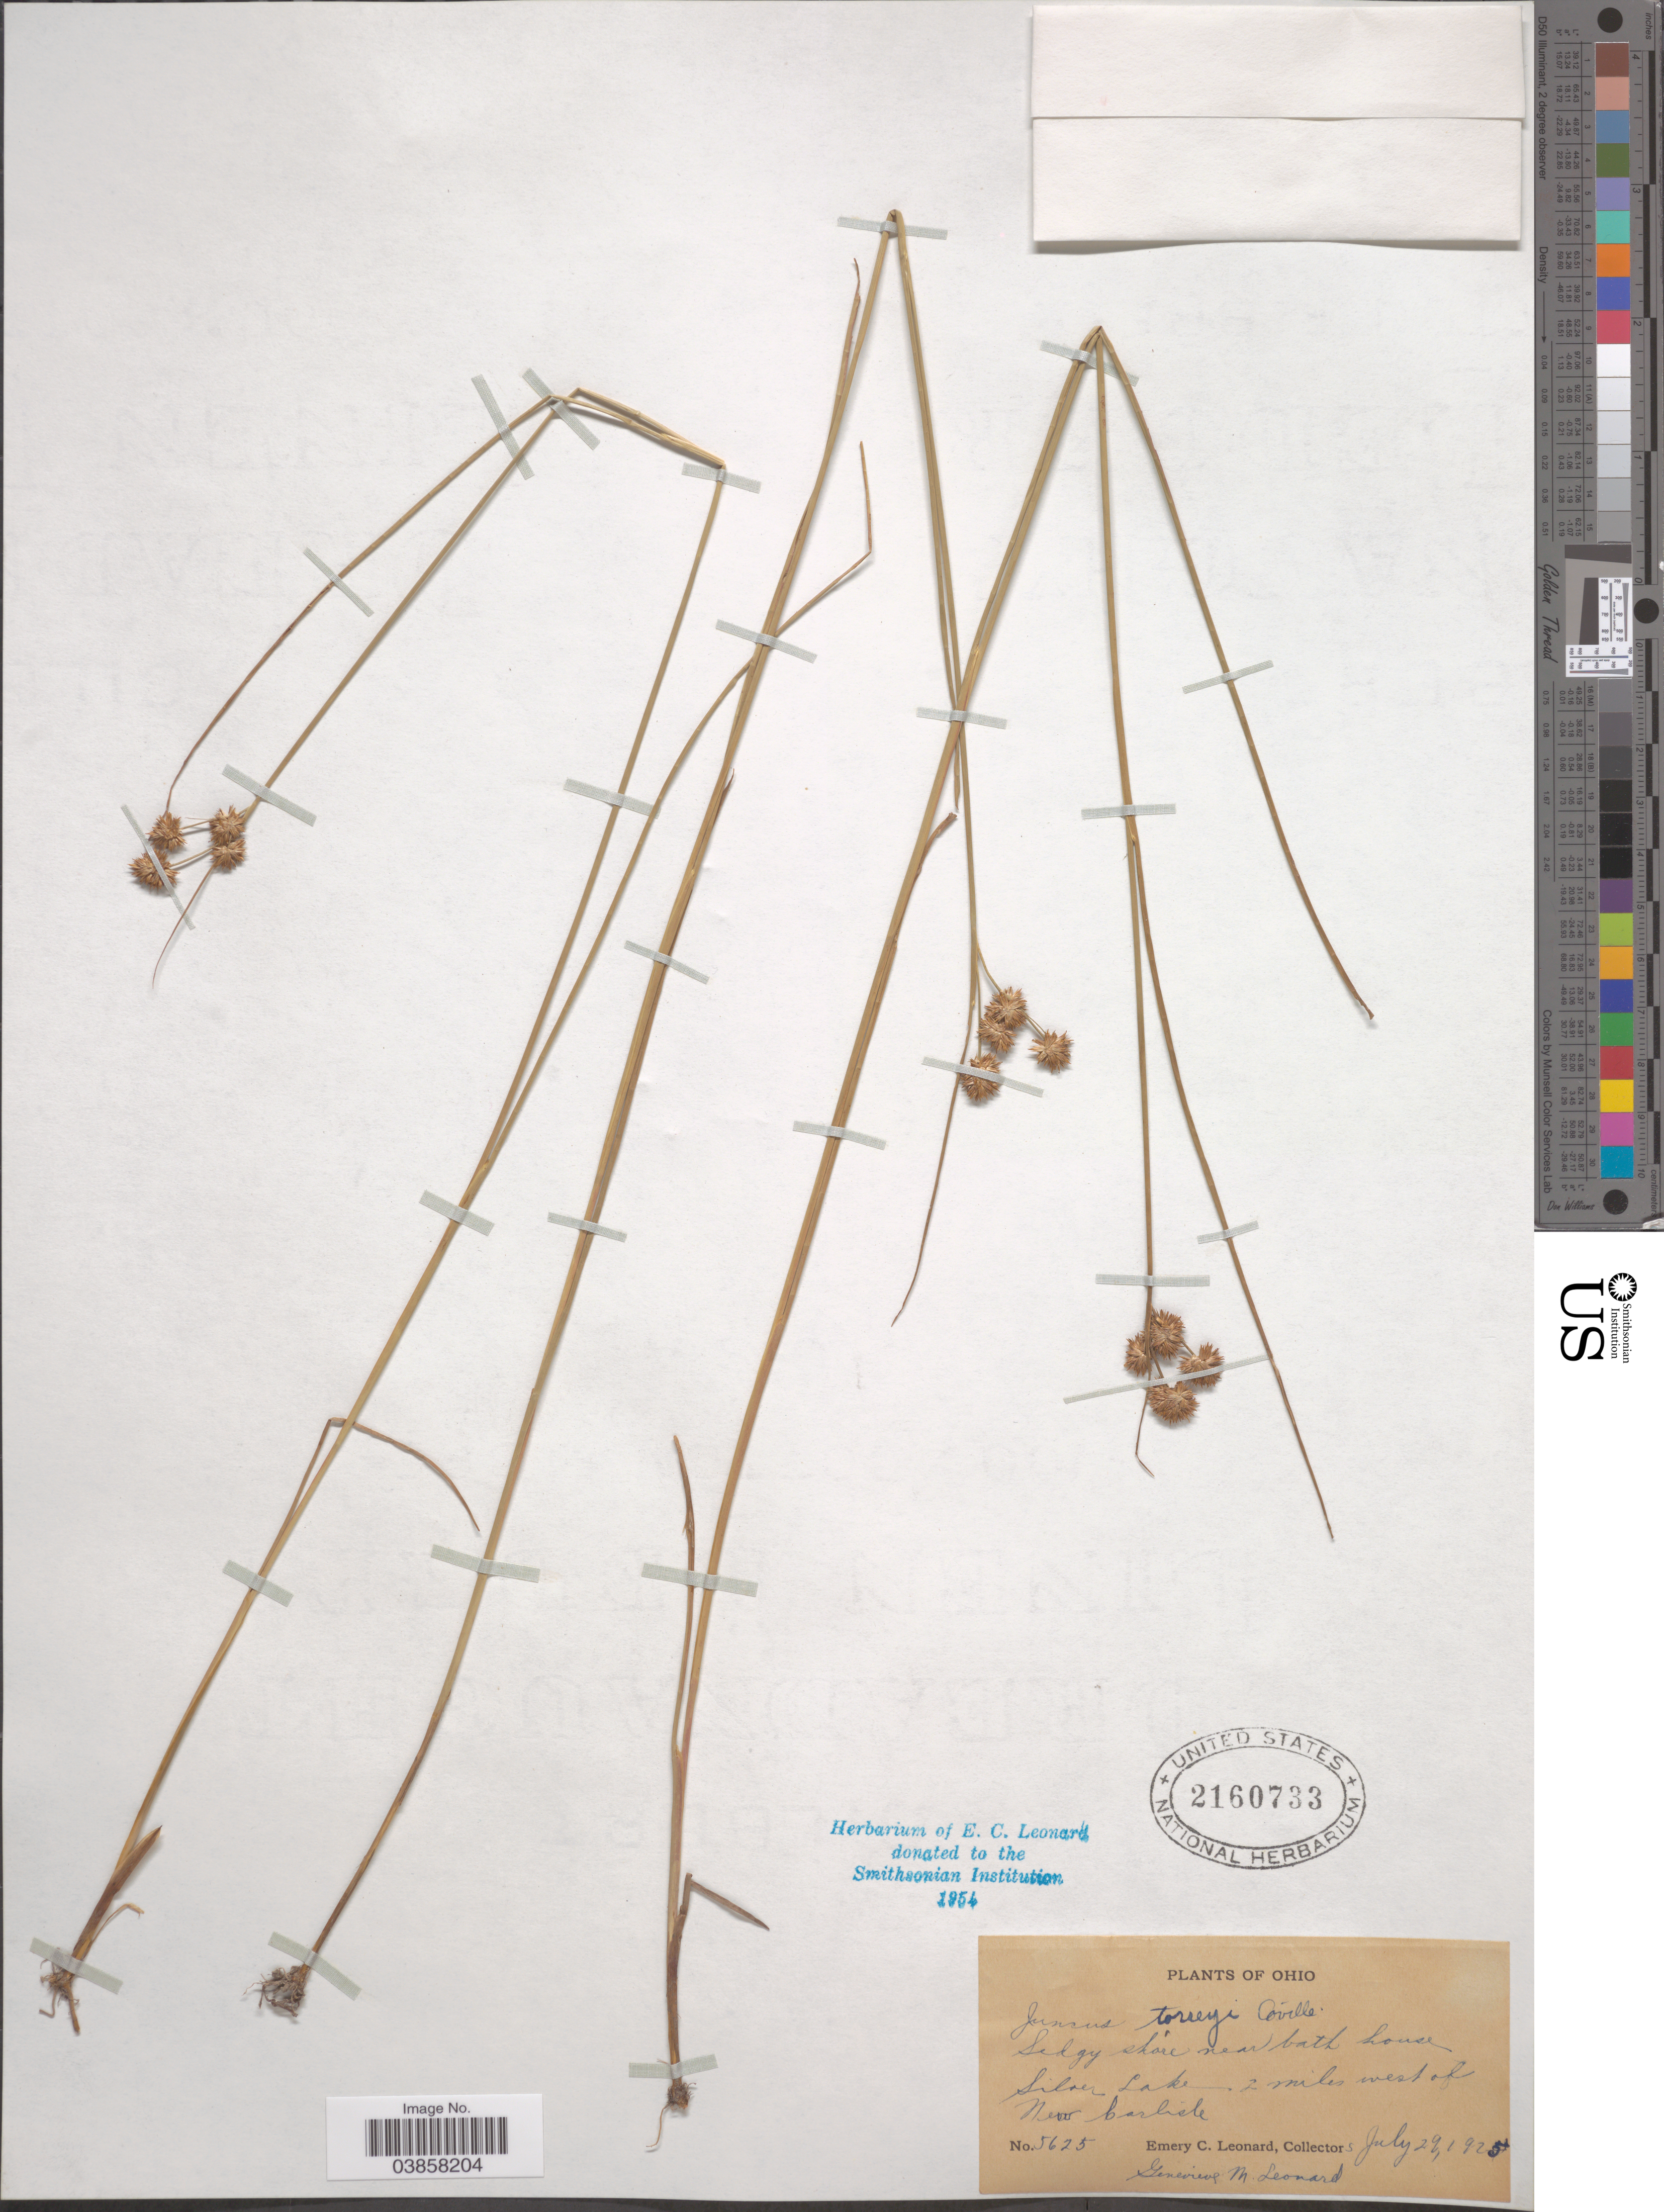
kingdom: Plantae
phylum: Tracheophyta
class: Liliopsida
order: Poales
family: Juncaceae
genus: Juncus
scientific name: Juncus torreyi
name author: Coville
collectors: E. C. Leonard & G. M. Leonard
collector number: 5625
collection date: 1925-07-29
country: United States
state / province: Ohio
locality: Sedgy shore near bath house. Silver Lake, 2 miles west of New Carlisle.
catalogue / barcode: US 2160733